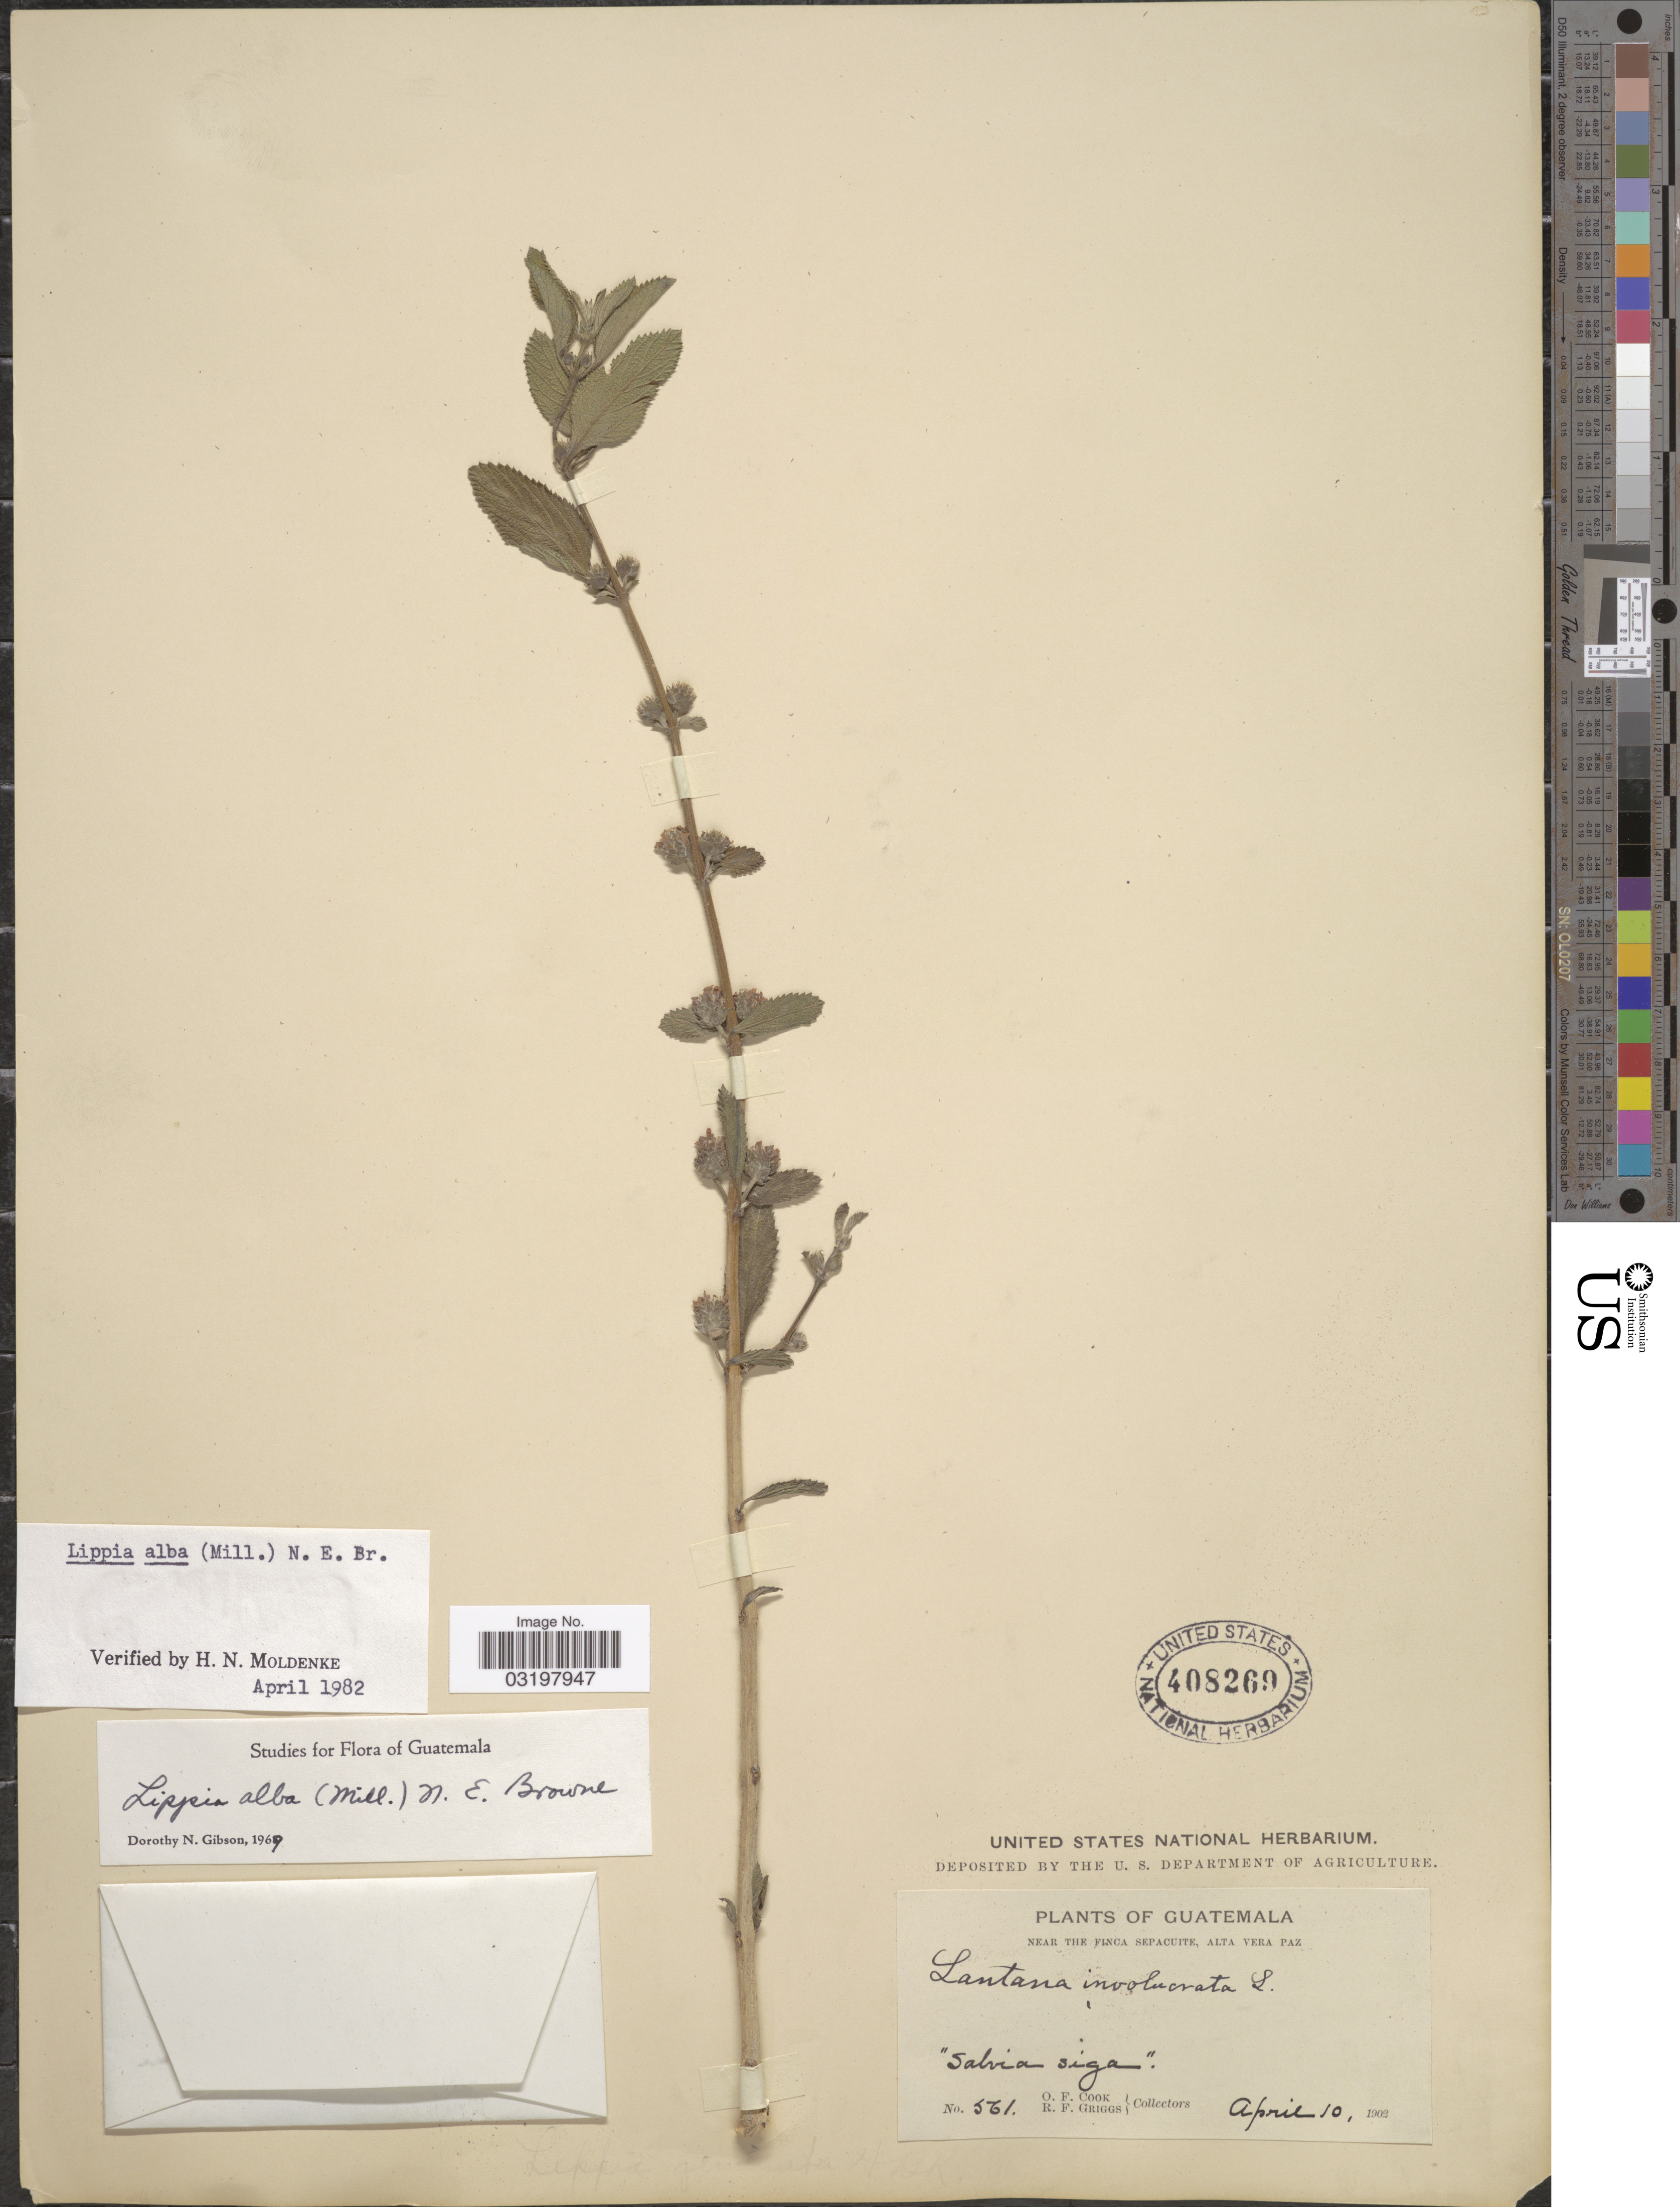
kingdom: Plantae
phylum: Tracheophyta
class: Magnoliopsida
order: Lamiales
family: Verbenaceae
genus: Lippia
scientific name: Lippia alba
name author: (Mill.) N.E. Br. ex Britton & P. Wilson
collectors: O. F. Cook & R. F. Griggs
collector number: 561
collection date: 1902-04-10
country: Guatemala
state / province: Alta Verapaz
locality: Near the Finca Sepacuite, Alta Vera Paz.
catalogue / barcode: US 408269